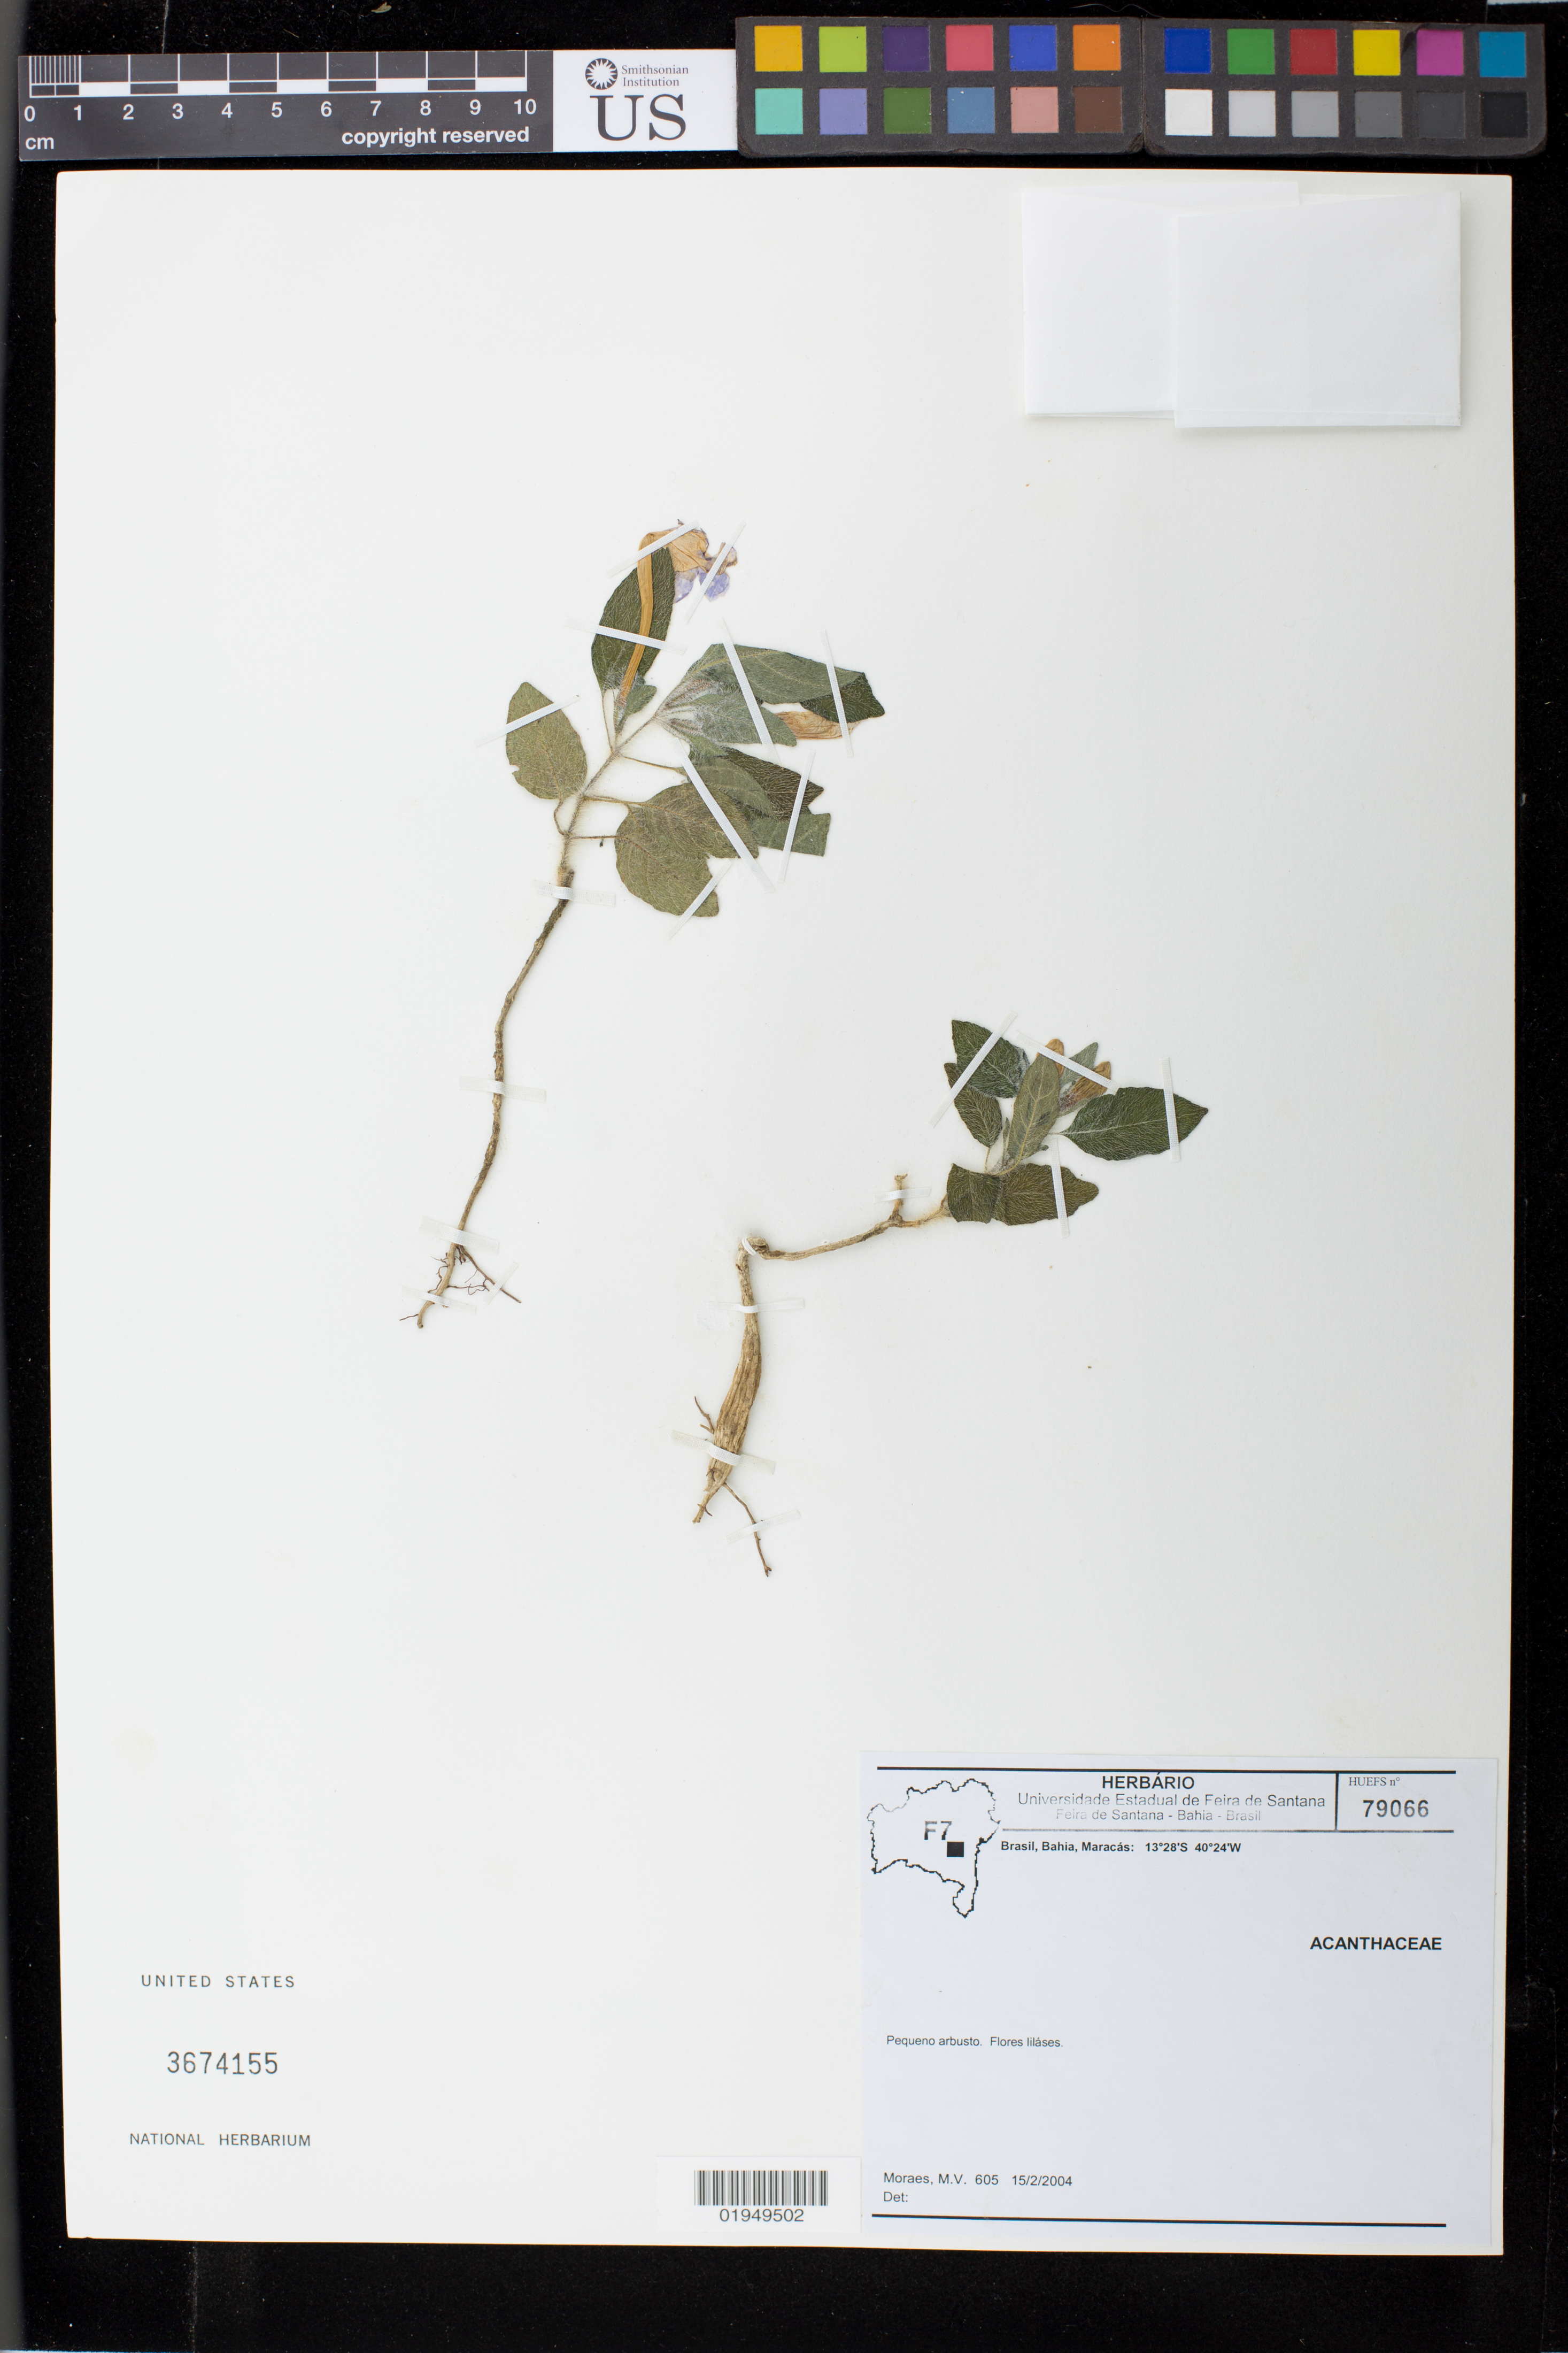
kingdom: Plantae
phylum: Tracheophyta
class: Magnoliopsida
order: Lamiales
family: Acanthaceae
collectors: M. Moraes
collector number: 605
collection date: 2004-02-15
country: Brazil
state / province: Bahia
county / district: Maracás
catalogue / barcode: US 3674155